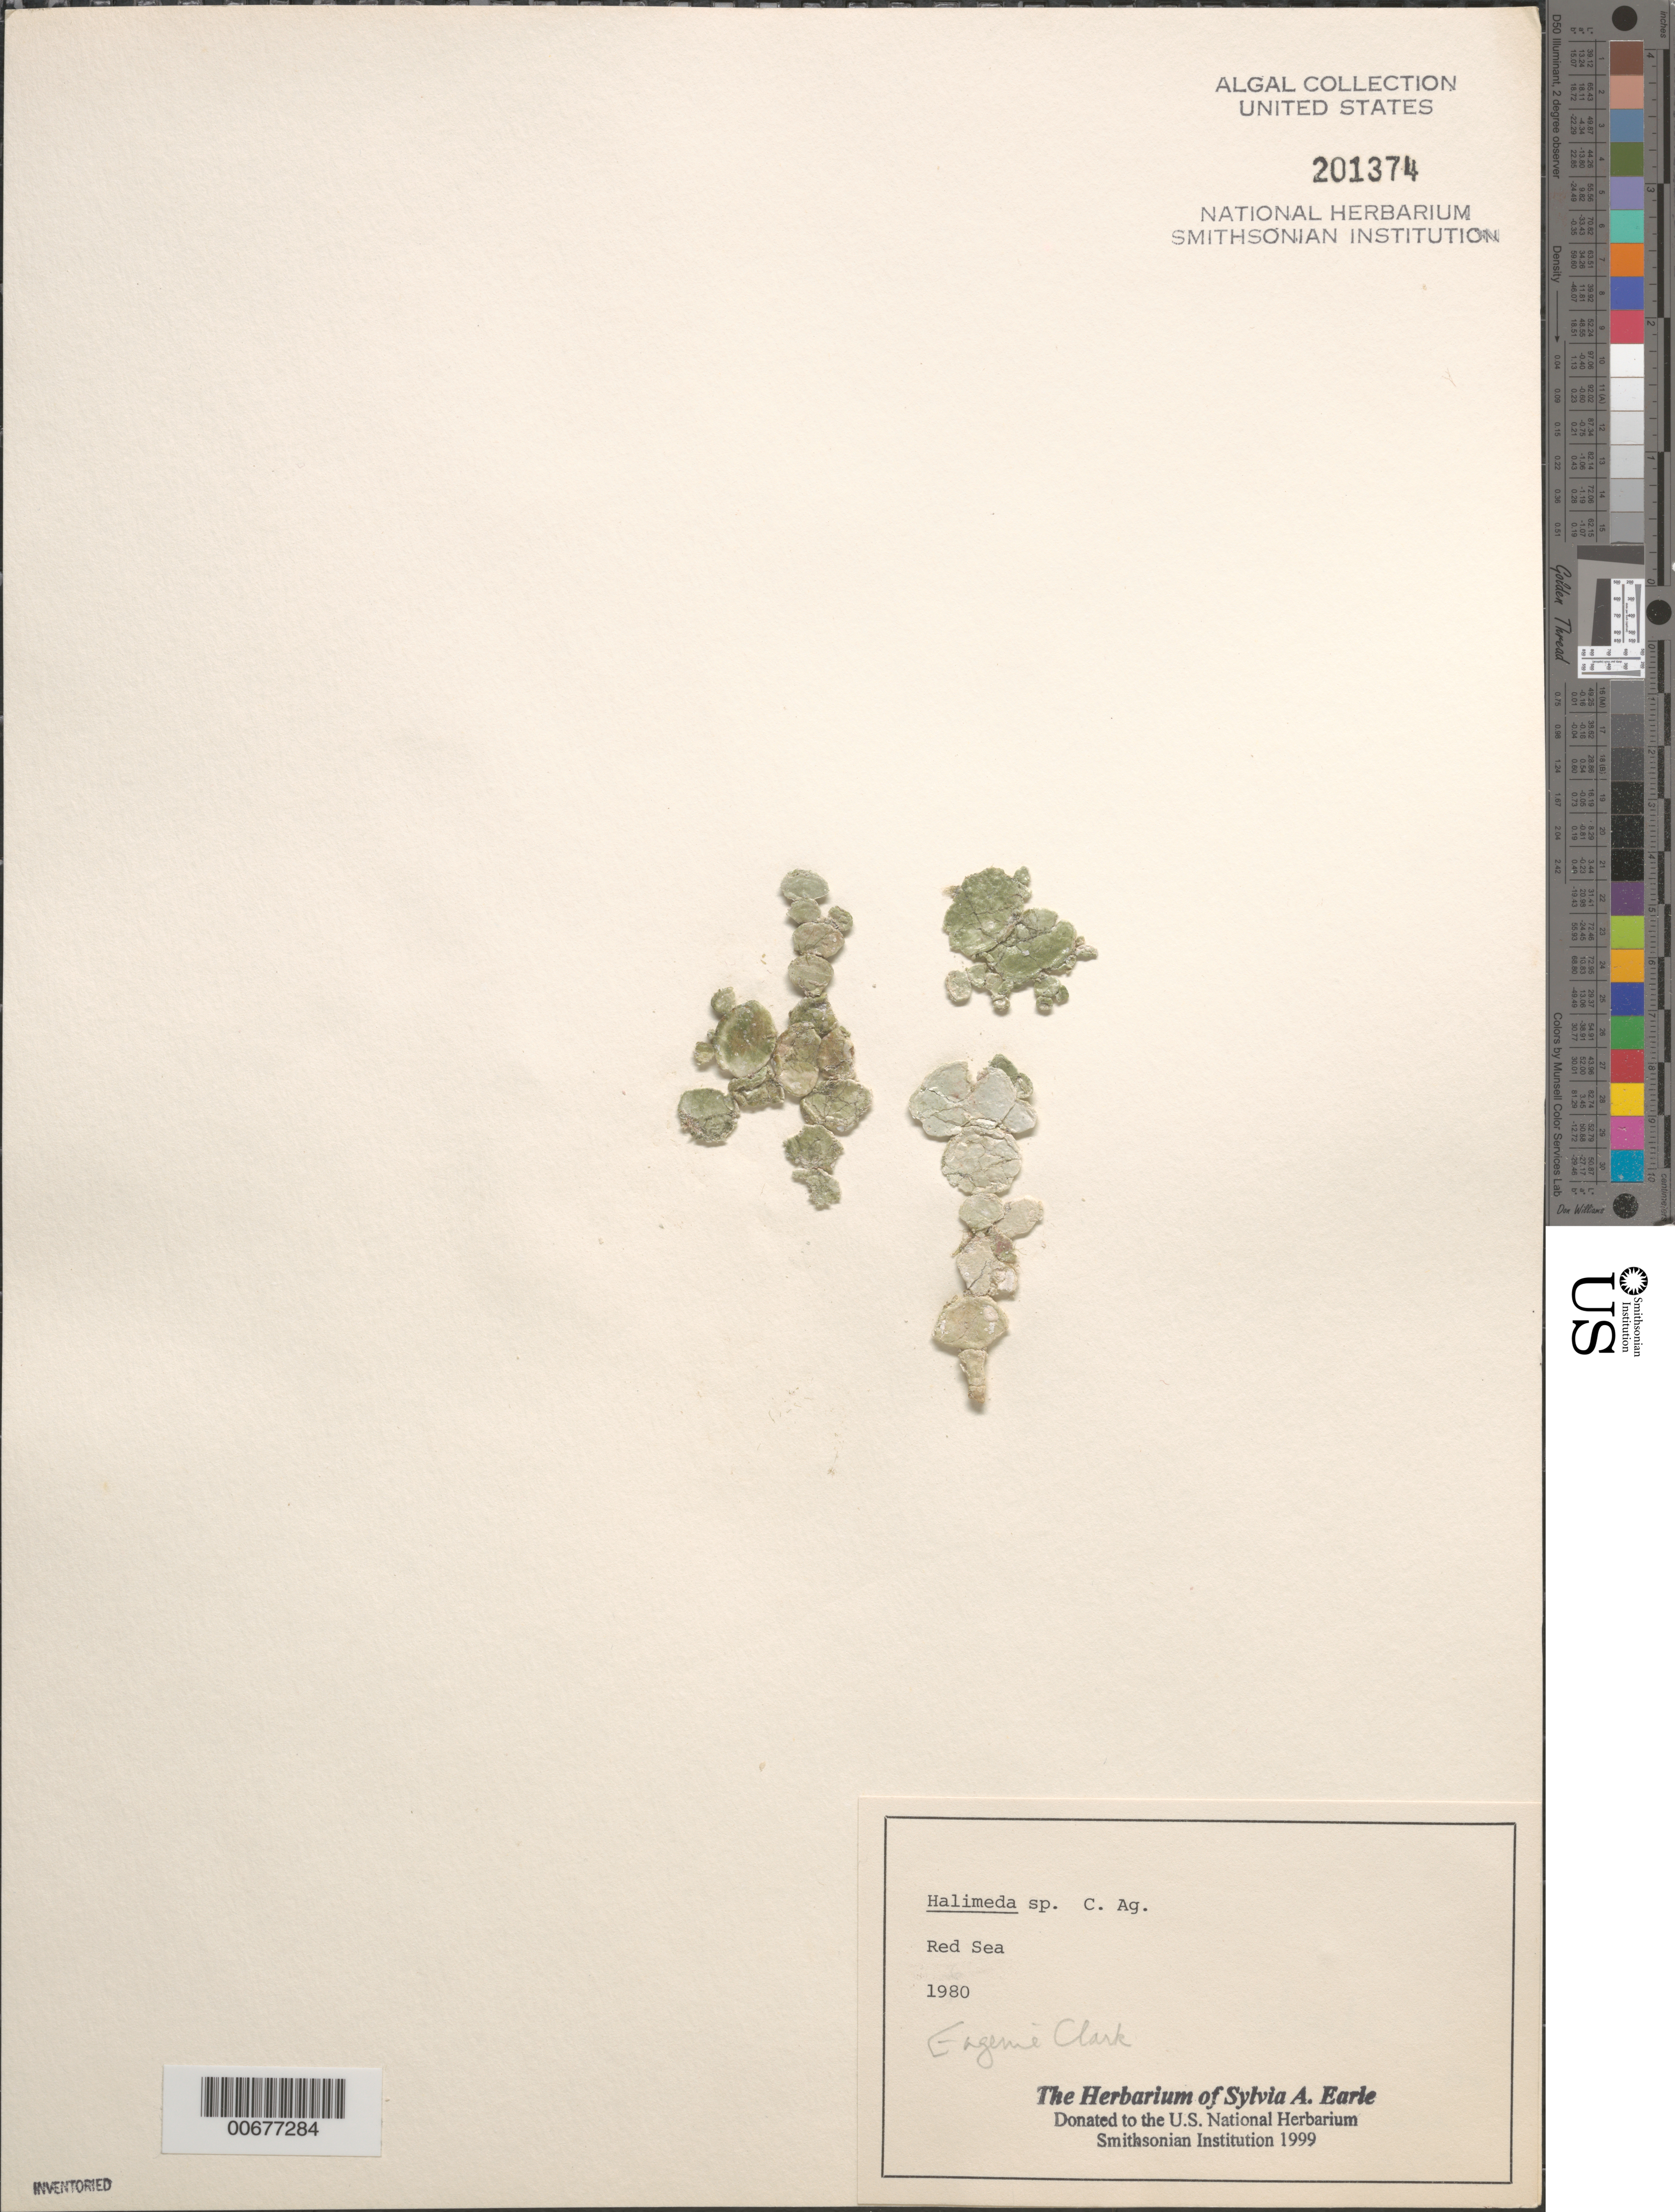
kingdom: Plantae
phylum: Chlorophyta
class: Ulvophyceae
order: Bryopsidales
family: Halimedaceae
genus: Halimeda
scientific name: Halimeda sp.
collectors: E. Clark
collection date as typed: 1980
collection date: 1980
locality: Red Sea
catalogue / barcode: US 201374